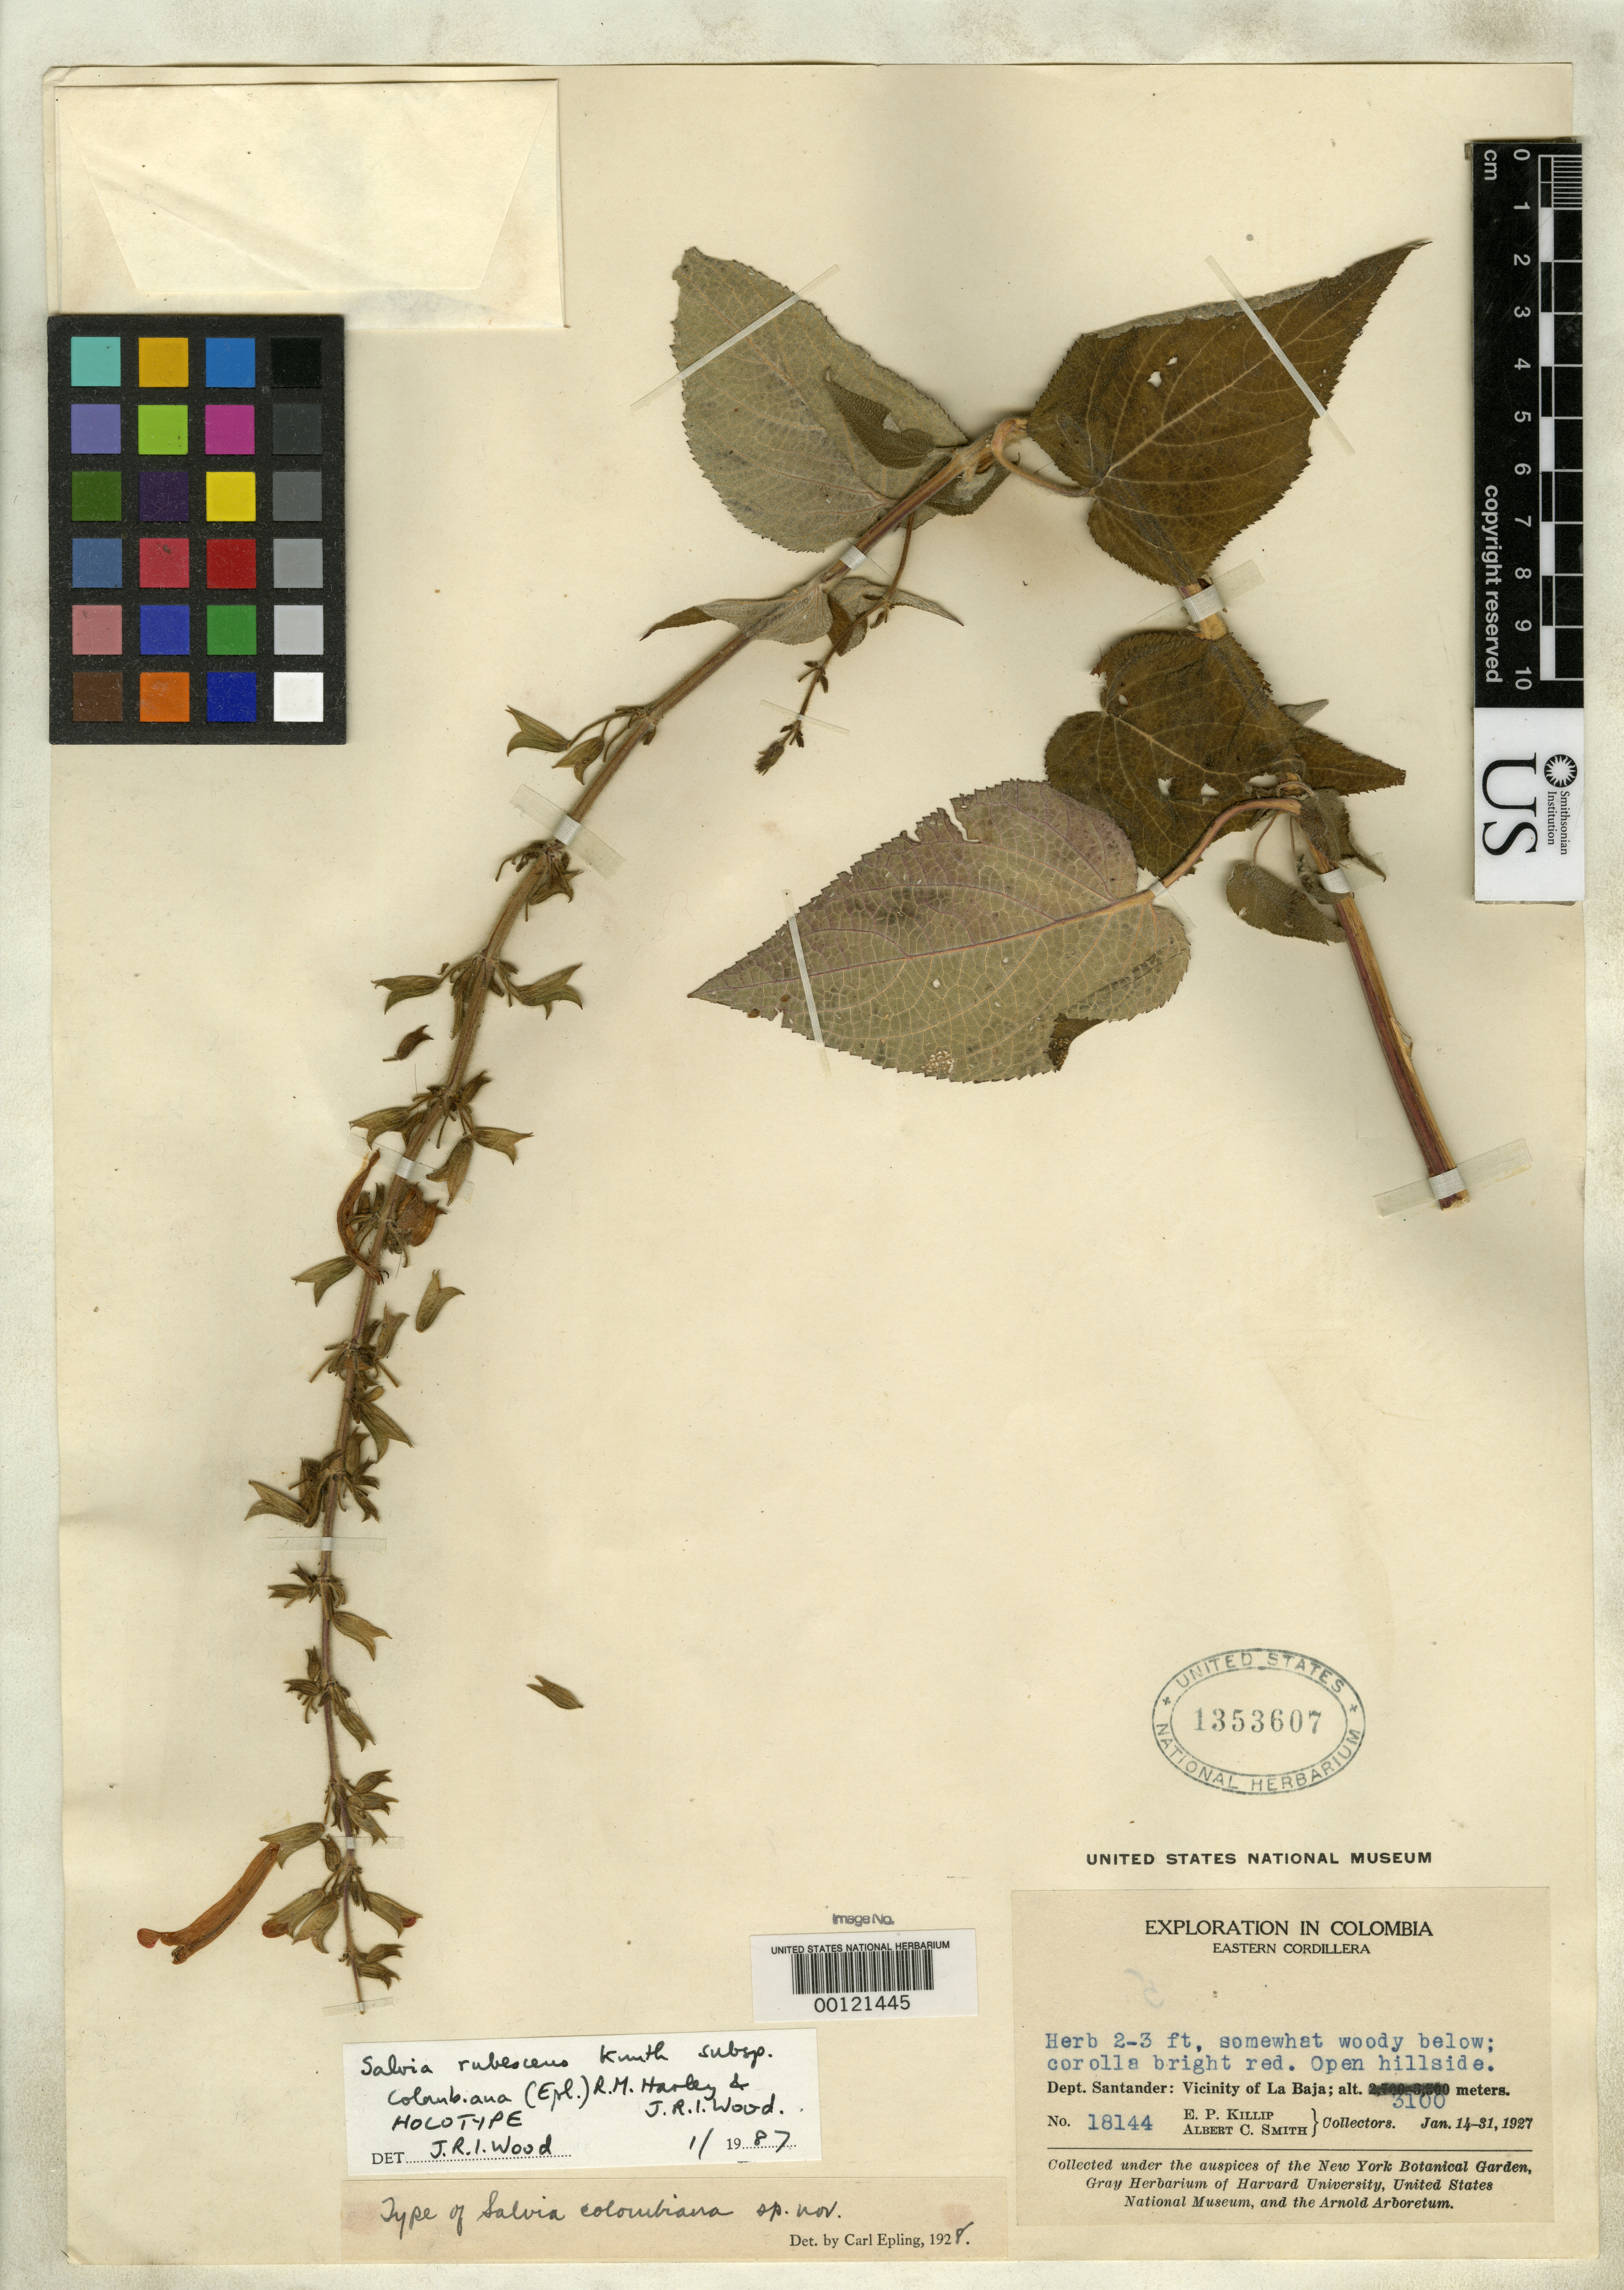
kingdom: Plantae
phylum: Tracheophyta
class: Magnoliopsida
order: Lamiales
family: Lamiaceae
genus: Salvia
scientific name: Salvia colombiana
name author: Epling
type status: Holotype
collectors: E. P. Killip & A. C. Smith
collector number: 18144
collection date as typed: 14 Jan 1927 to 31 Jan 1927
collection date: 1927-01-14/1927-01-31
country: Colombia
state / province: Santander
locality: Vicinity of La Baja.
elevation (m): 3100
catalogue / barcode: US 1353607